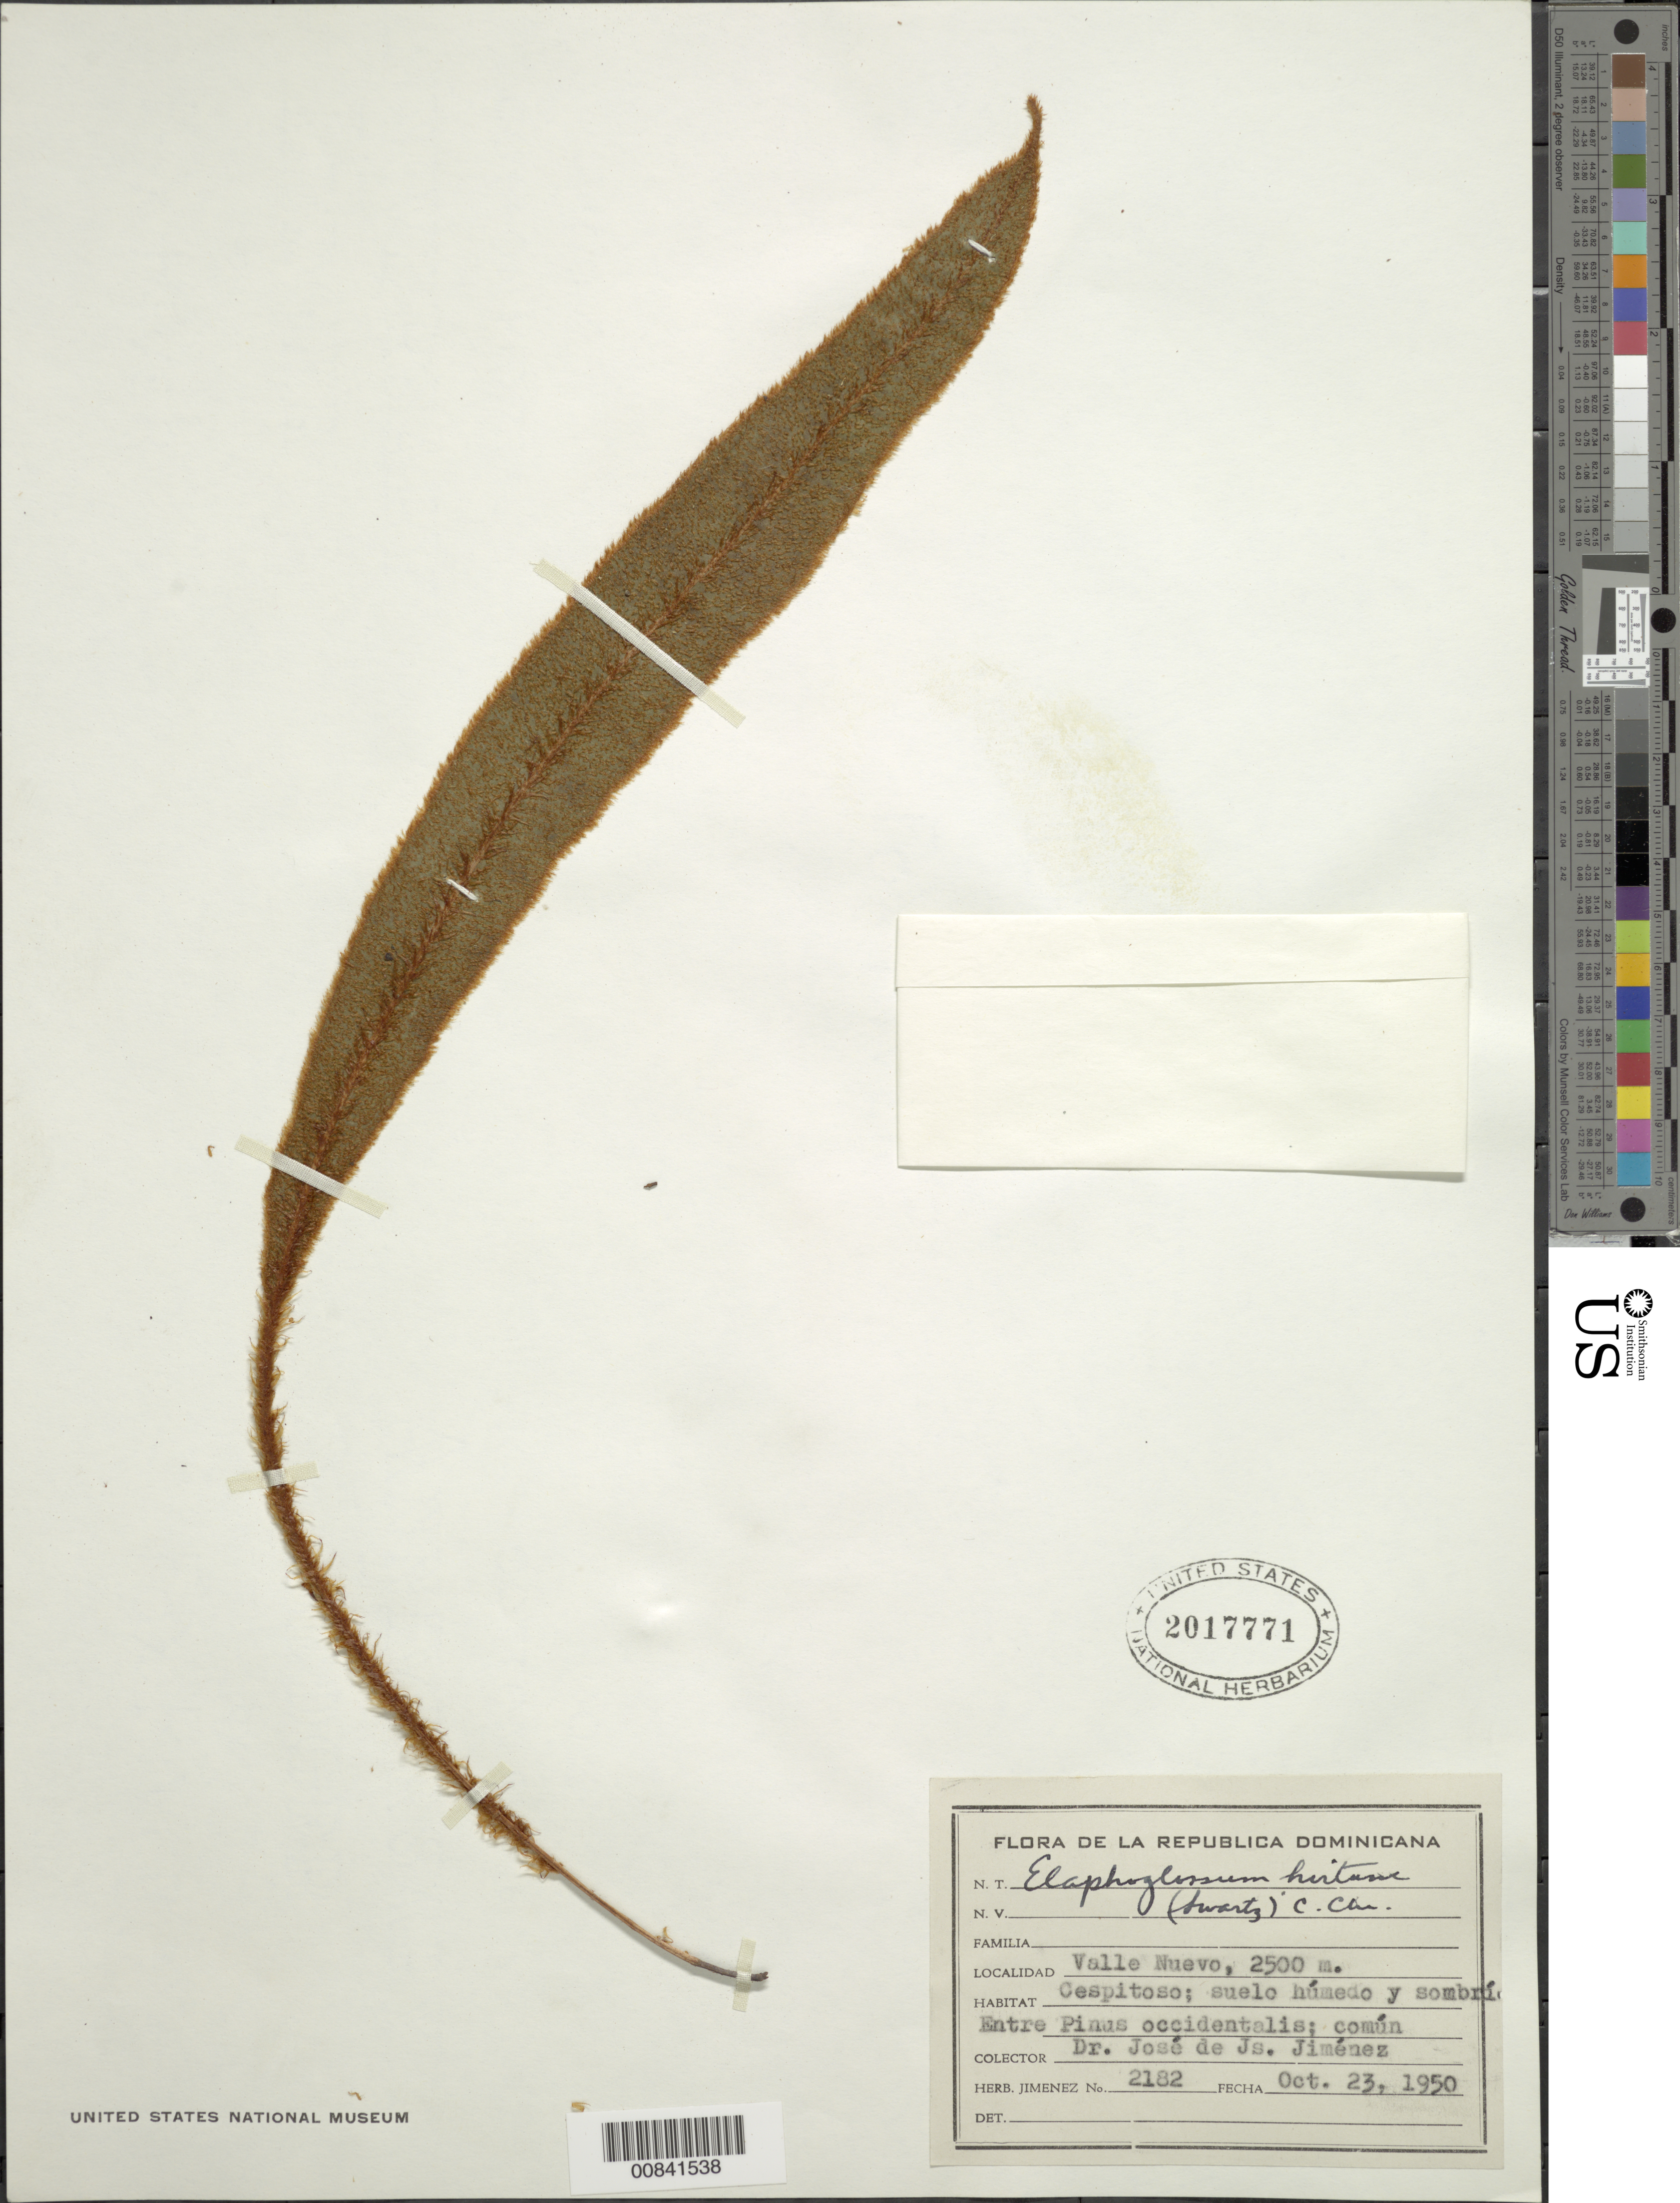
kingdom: Plantae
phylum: Tracheophyta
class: Polypodiopsida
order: Polypodiales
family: Dryopteridaceae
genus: Elaphoglossum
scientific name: Elaphoglossum paleaceum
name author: (Hook. & Grev.) Sledge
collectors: J. J. Jiménez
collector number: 2182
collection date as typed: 23 Oct 1950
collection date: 1950-10-23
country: Dominican Republic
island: Hispaniola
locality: Valle Nuevo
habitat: Suelo húmedo y sombrío, entra Pinus occidentalis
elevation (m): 2500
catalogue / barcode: US 2017771